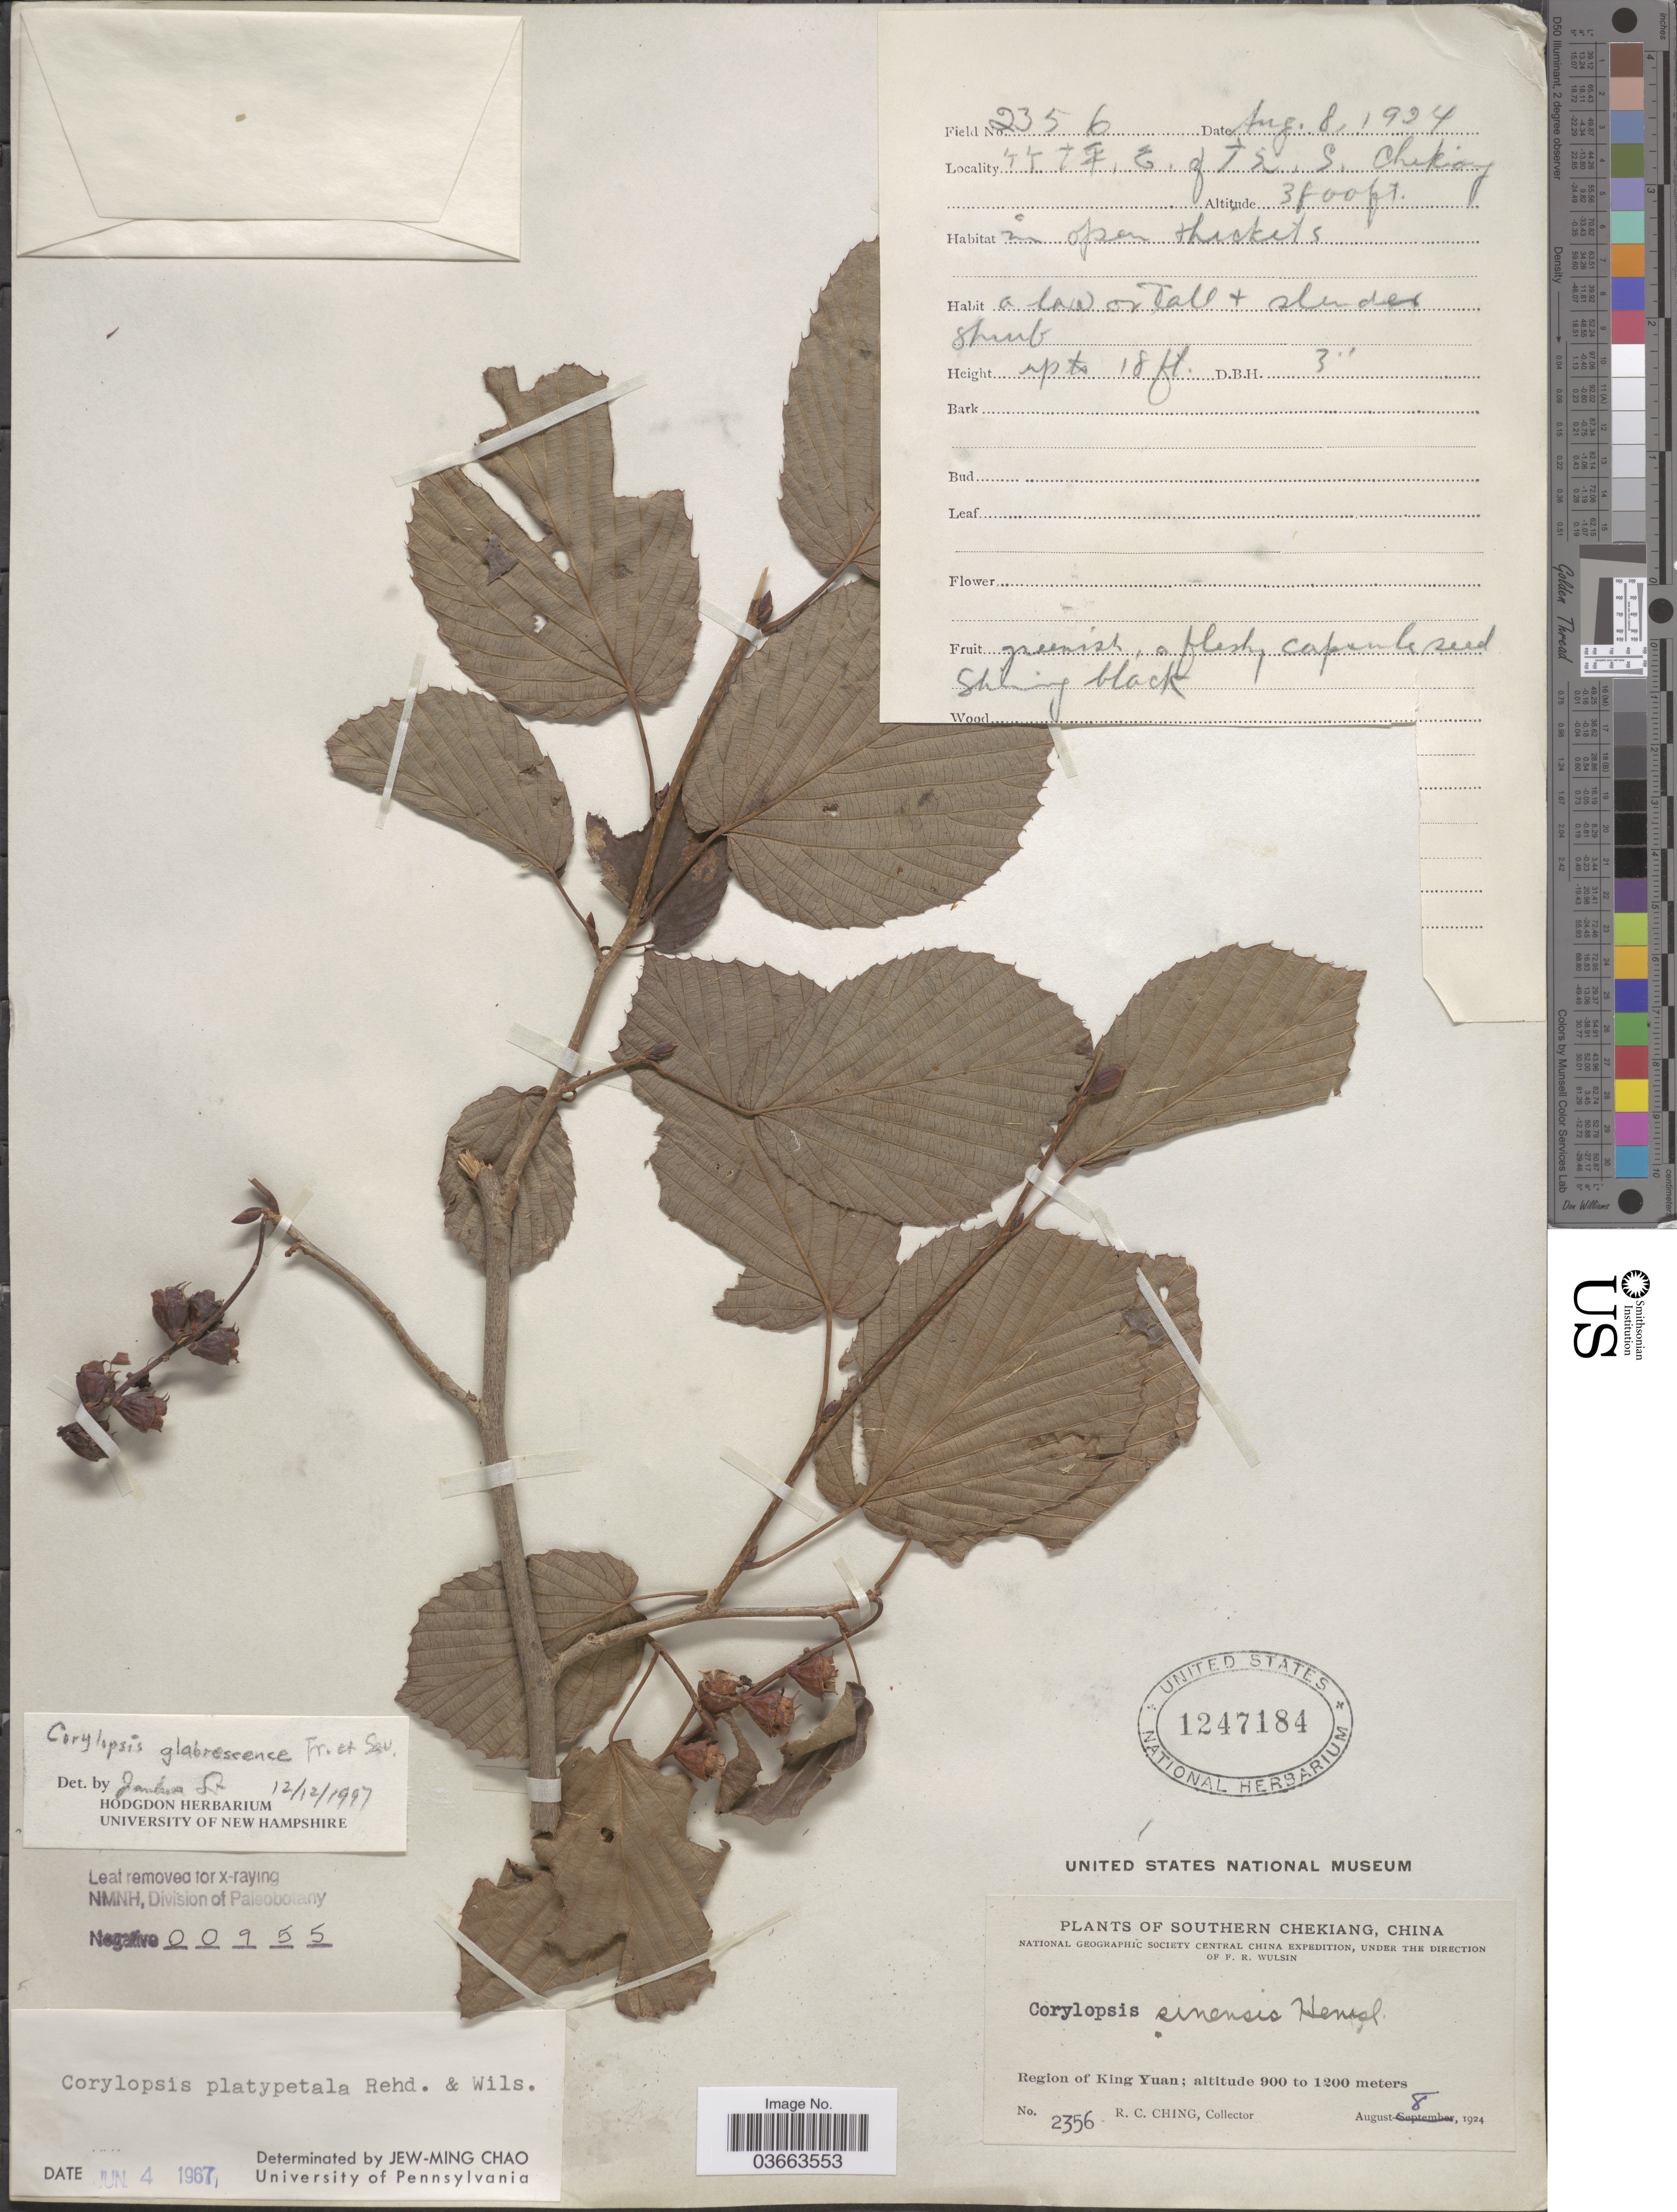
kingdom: Plantae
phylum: Tracheophyta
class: Magnoliopsida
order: Saxifragales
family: Hamamelidaceae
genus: Corylopsis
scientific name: Corylopsis glabrescens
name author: Franch. & Sav.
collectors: R. C. Ching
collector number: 2356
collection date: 1924-08-08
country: China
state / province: Zhejiang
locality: Southern Chekiang. Region of King Yuan. X, E. of TL*, S. Chekiang.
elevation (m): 1158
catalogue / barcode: US 1247184